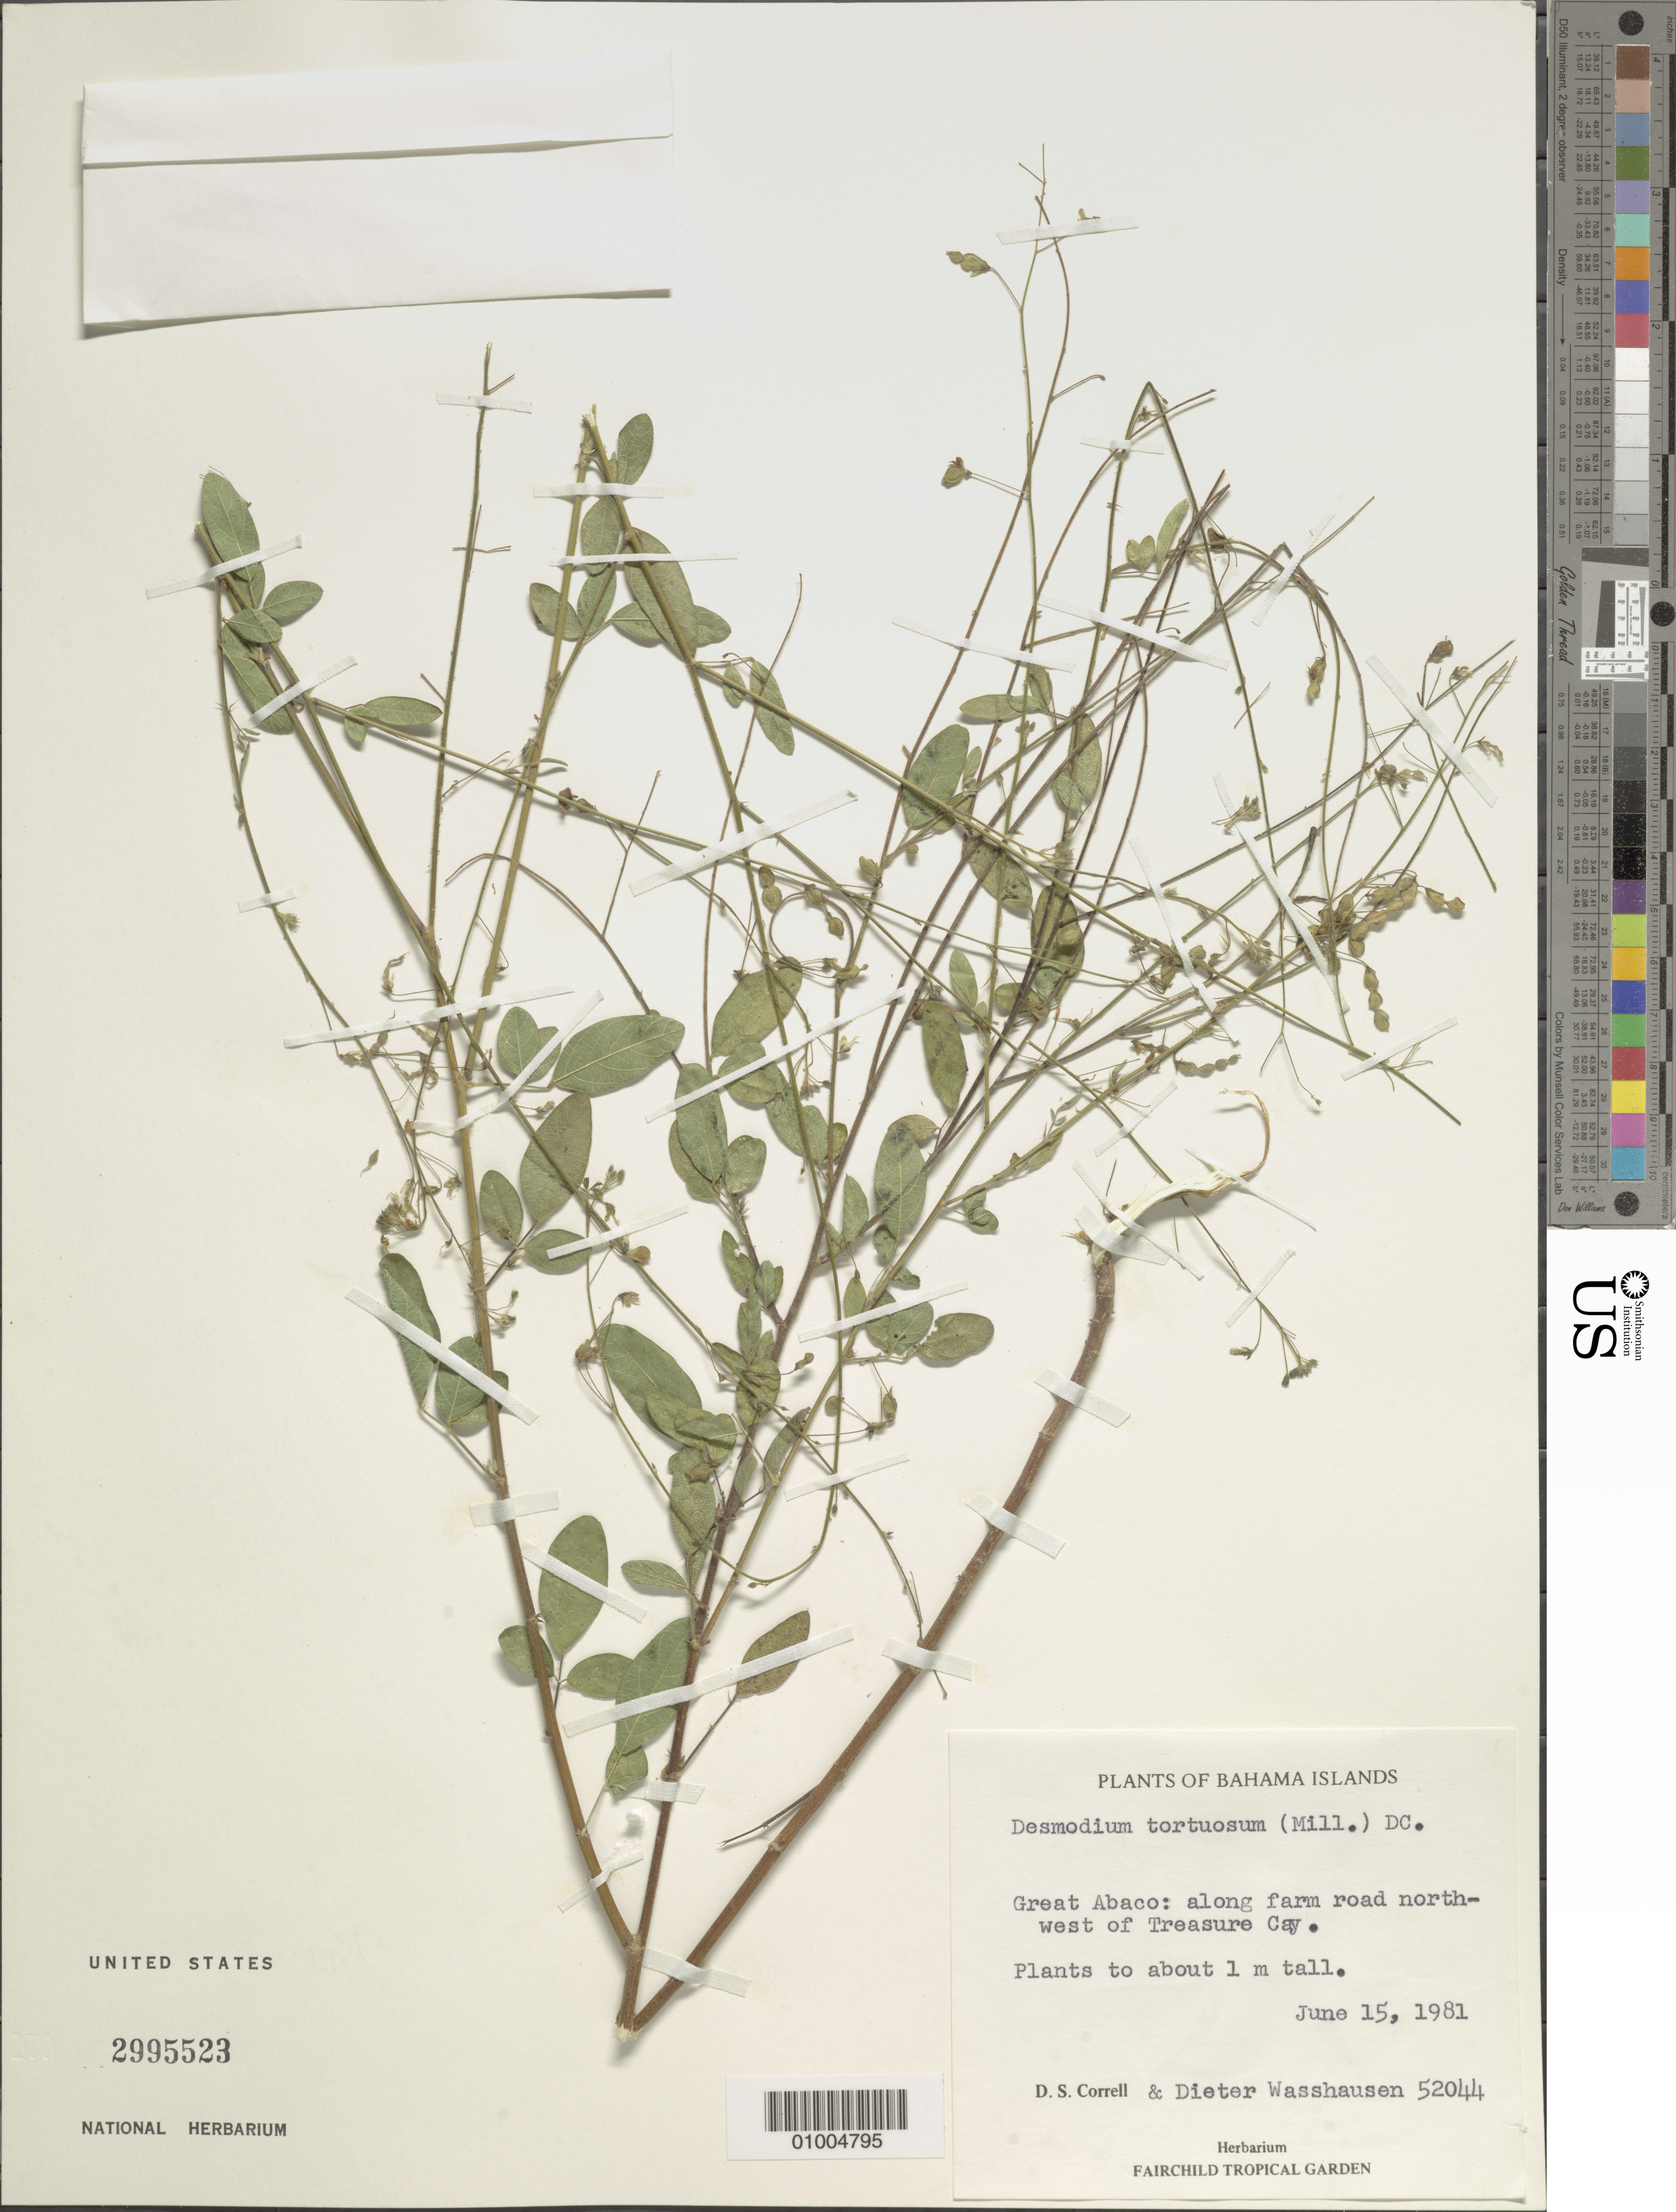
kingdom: Plantae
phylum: Tracheophyta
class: Magnoliopsida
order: Fabales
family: Fabaceae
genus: Desmodium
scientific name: Desmodium tortuosum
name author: (Sw.) DC.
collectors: D. S. Correll & D. C. Wasshausen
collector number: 52044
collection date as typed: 15 Jun 1981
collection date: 1981-06-15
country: Bahamas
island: Great Abaco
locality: Along farm road NW of Treasure Cay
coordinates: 0 N, 0 E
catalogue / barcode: US 2995523